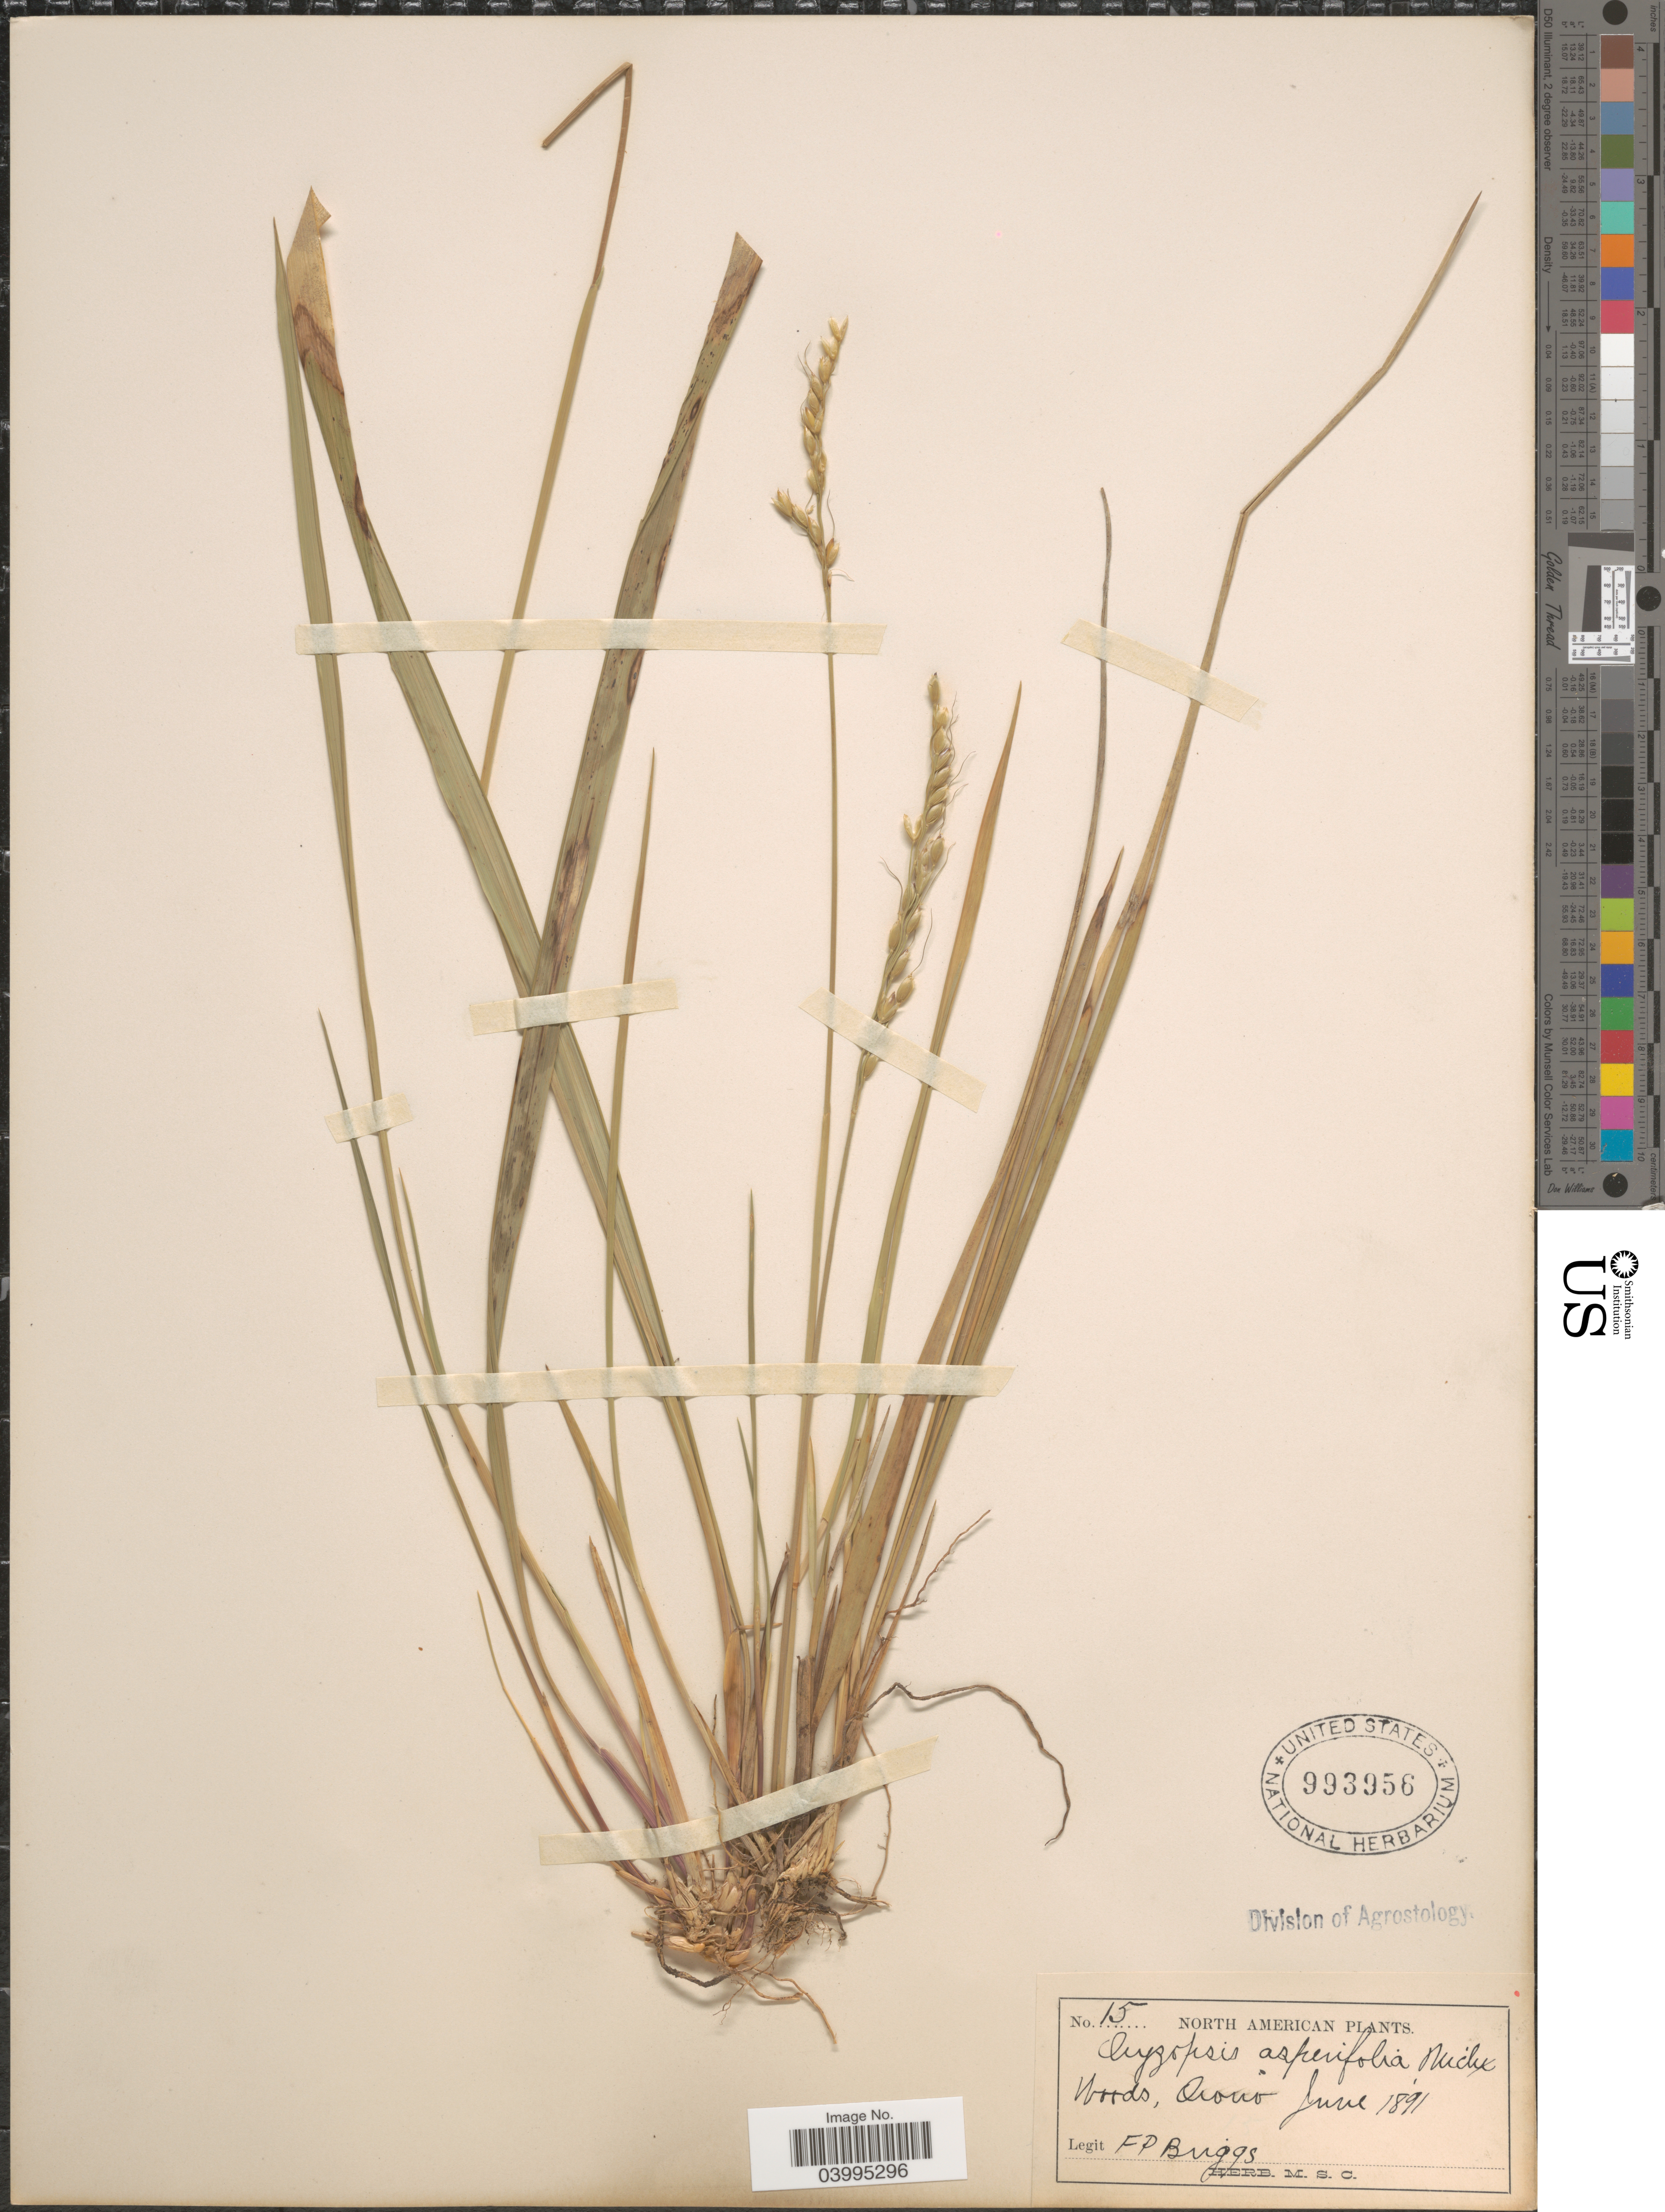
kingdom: Plantae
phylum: Tracheophyta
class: Liliopsida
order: Poales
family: Poaceae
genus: Oryzopsis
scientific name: Oryzopsis asperifolia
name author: Michx.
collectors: F. Briggs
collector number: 15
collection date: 1891-06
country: United States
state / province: Maine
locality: North American. Orono.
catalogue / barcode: US 993956